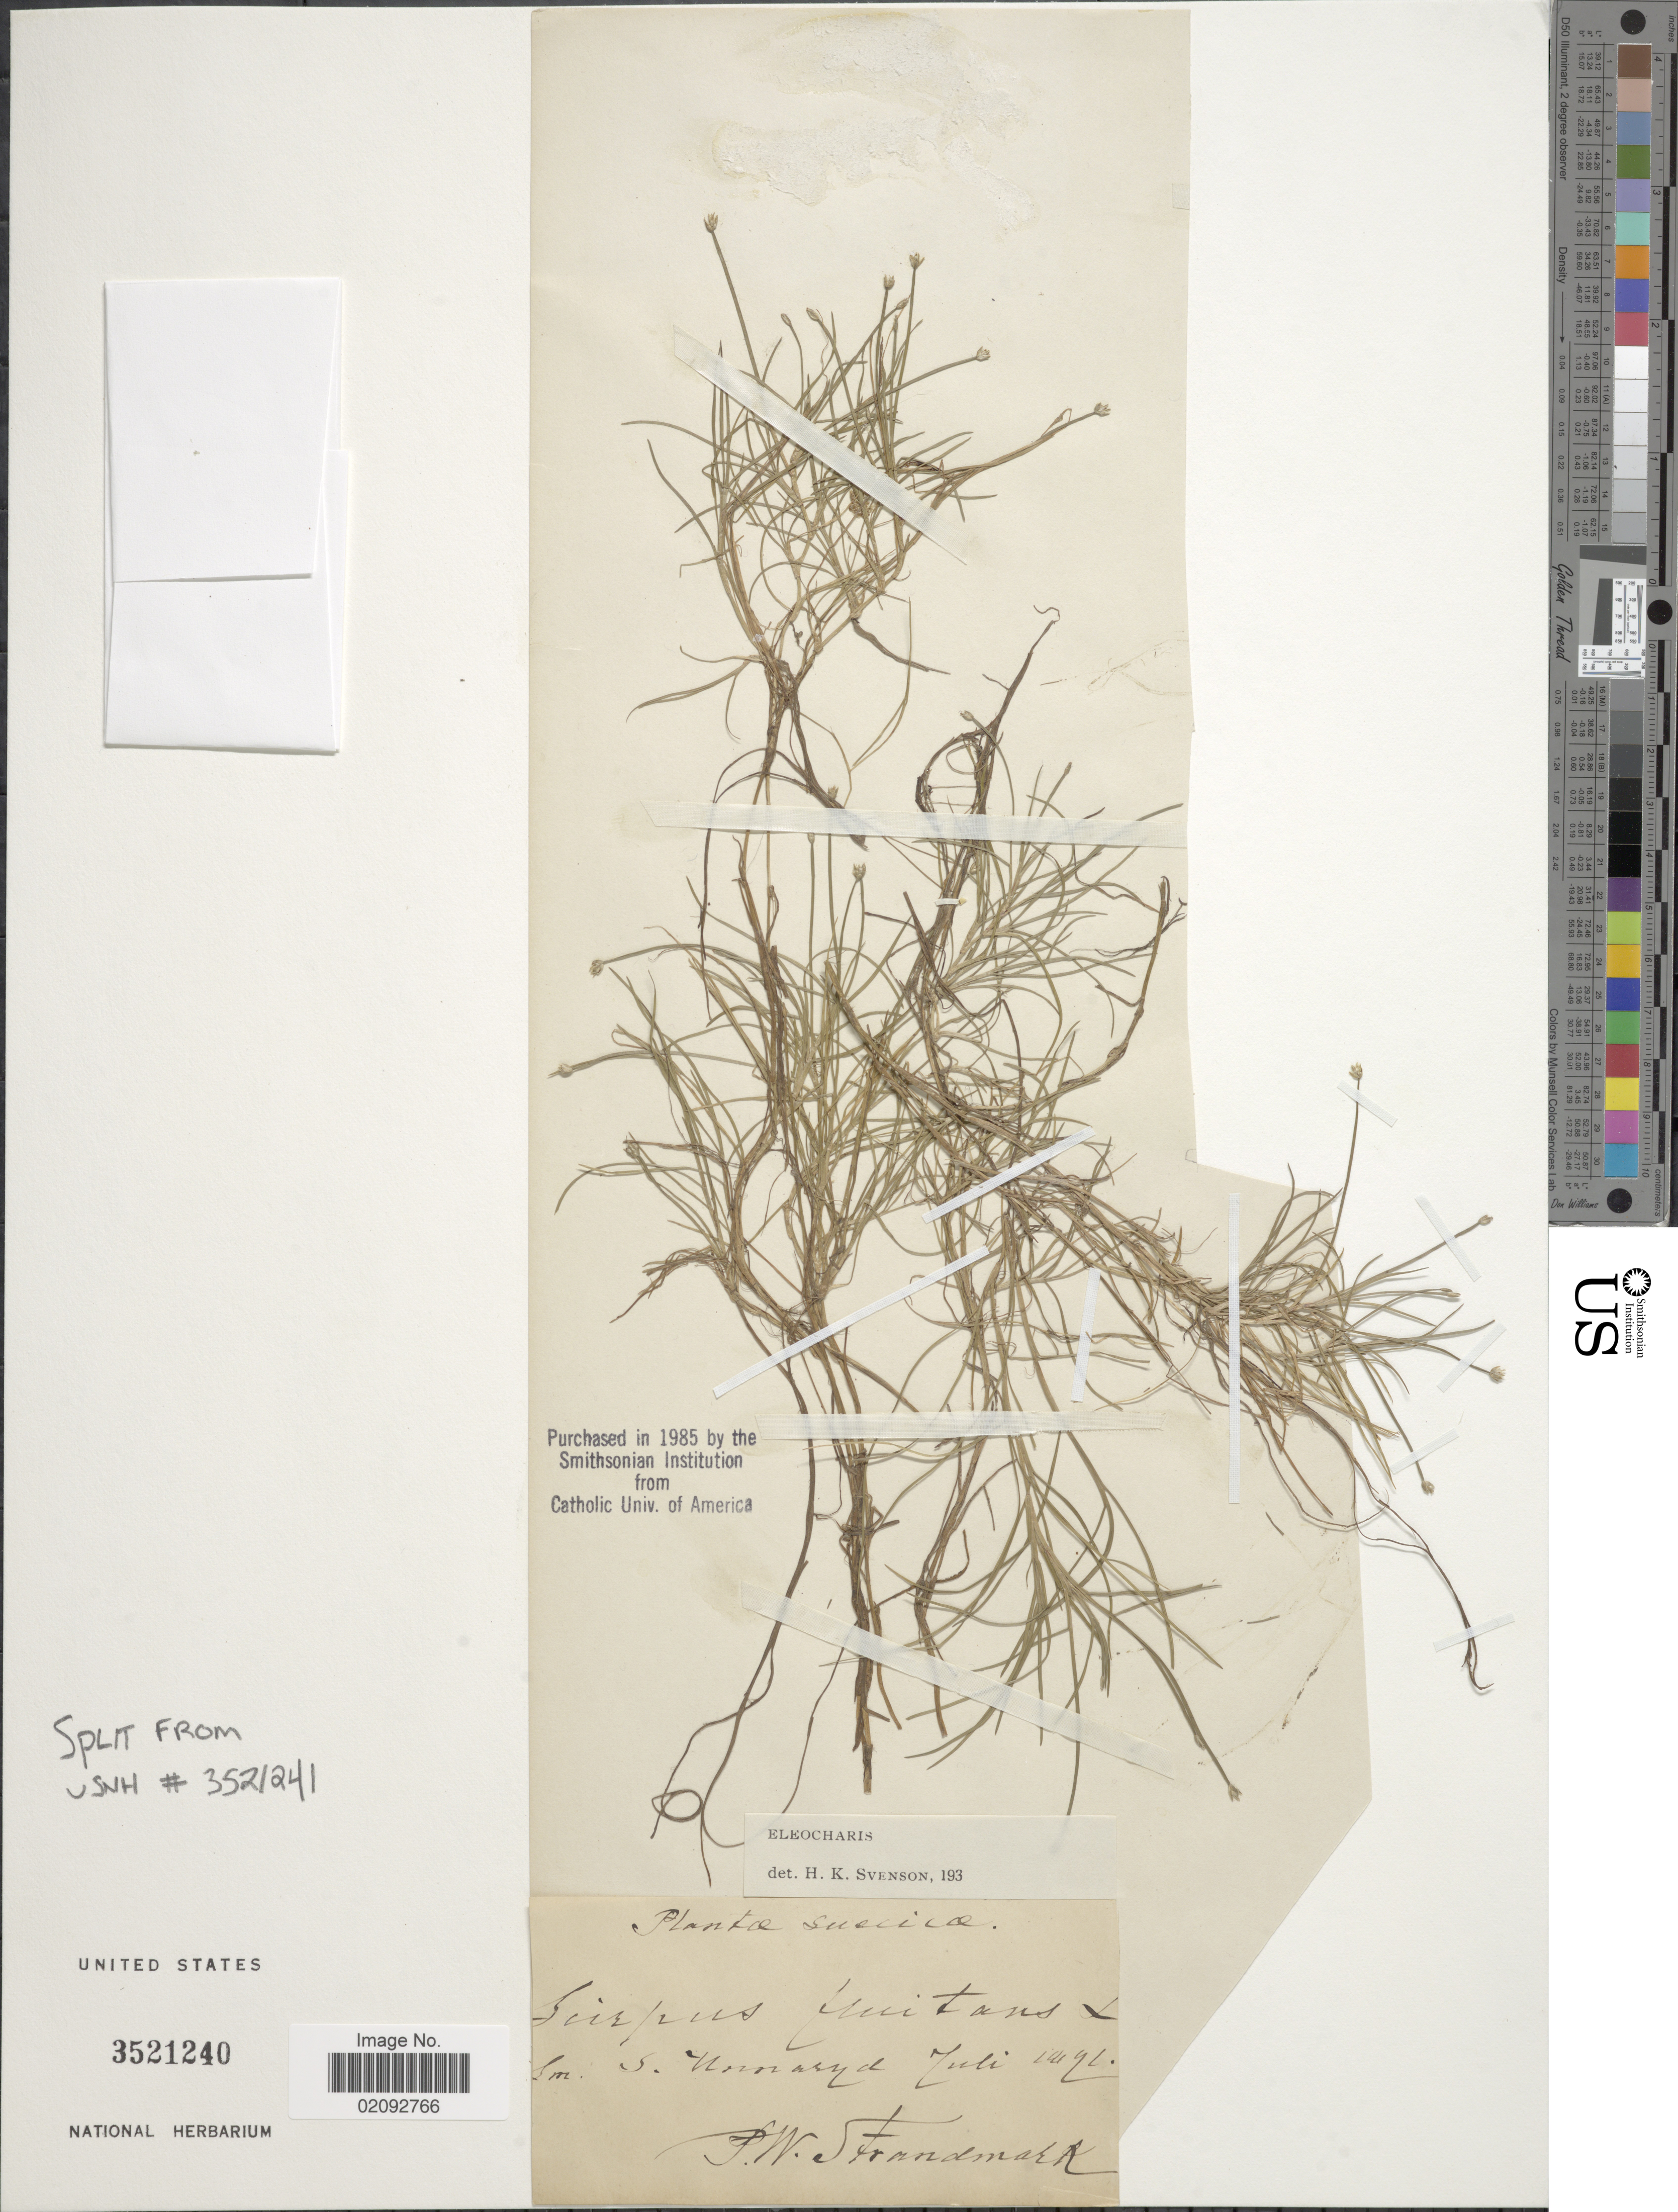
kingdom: Plantae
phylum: Tracheophyta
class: Liliopsida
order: Poales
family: Cyperaceae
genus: Isolepis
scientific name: Isolepis fluitans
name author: (L.) R. Br.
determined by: Strong, Mark T., (BOT), Smithsonian Institution - National Museum of Natural History (UNITED STATES)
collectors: P. Strandmark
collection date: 1891-07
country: Sweden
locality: Sm. S. Norraryd.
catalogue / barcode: US 3521240